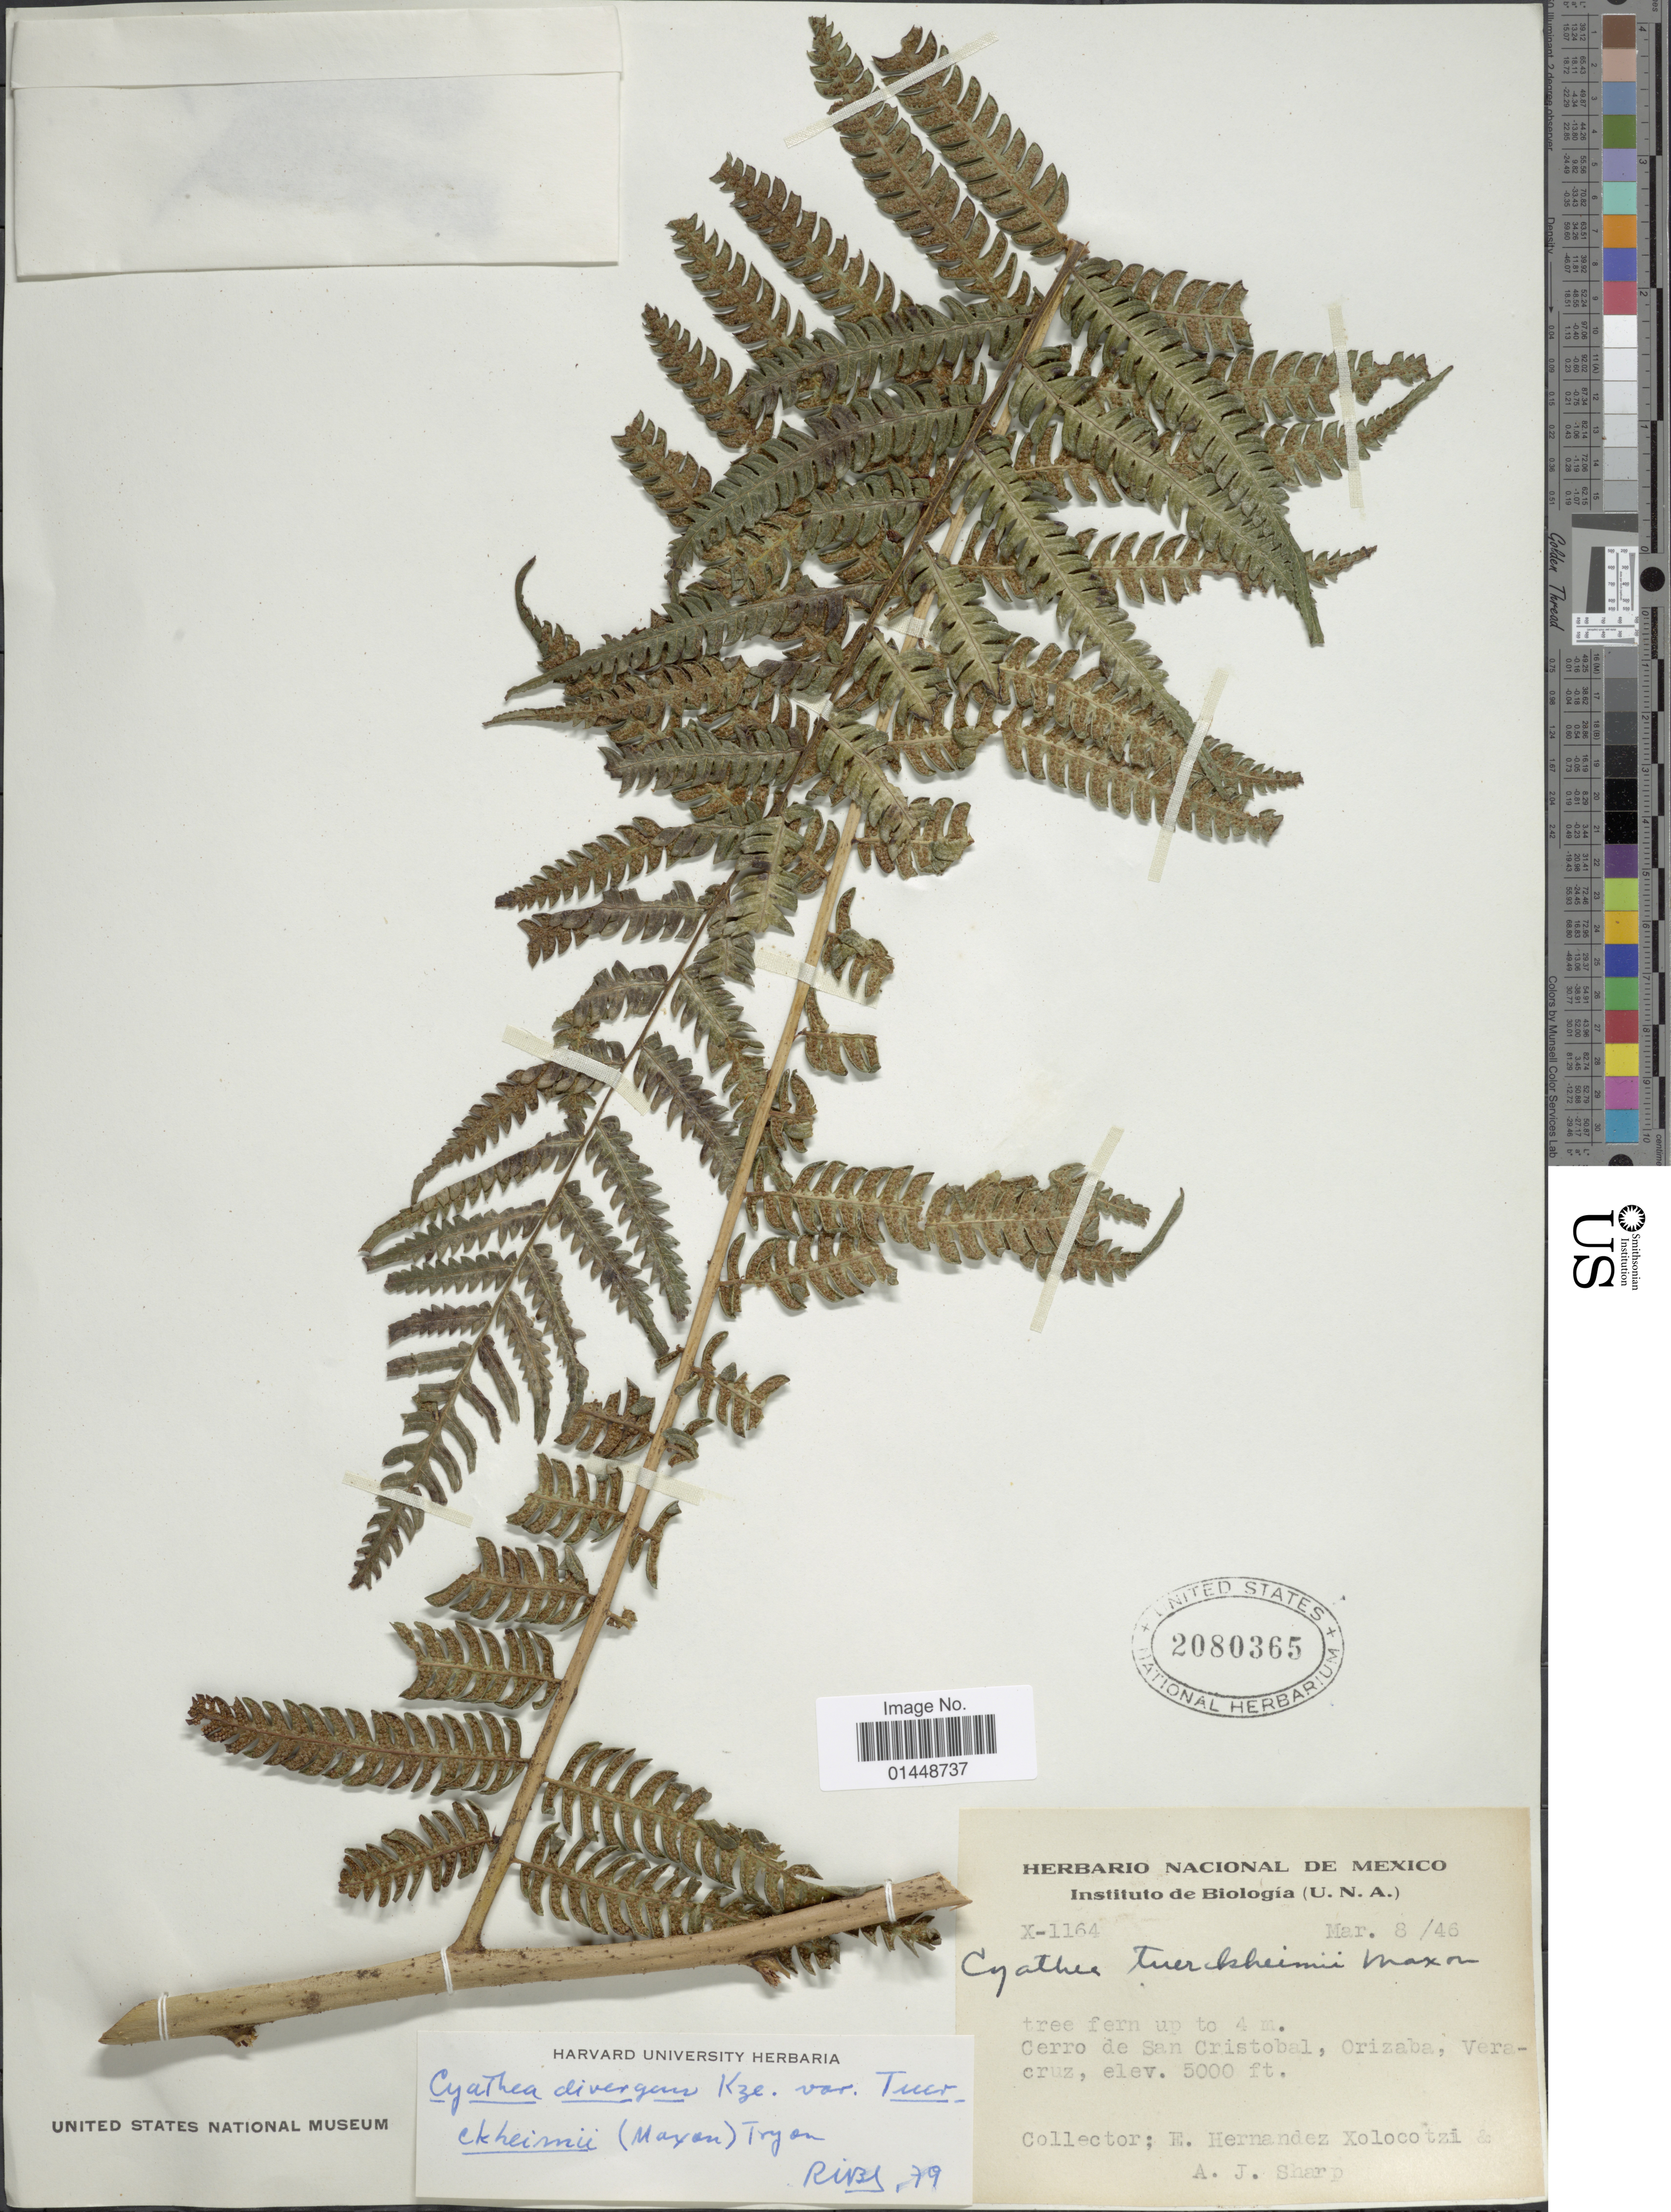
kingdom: Plantae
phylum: Tracheophyta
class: Polypodiopsida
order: Cyatheales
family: Cyatheaceae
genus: Cyathea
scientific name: Cyathea divergens var. tuerckheimii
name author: (Maxon) R.M. Tryon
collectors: E. Hernandez X. & A. J. Sharp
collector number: X-1164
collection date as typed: Transcribed d/m/y: 8/3/46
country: Mexico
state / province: Veracruz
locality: Cerro de San Cristobal, Orizaba, Veracruz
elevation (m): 1524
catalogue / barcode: US 2080365